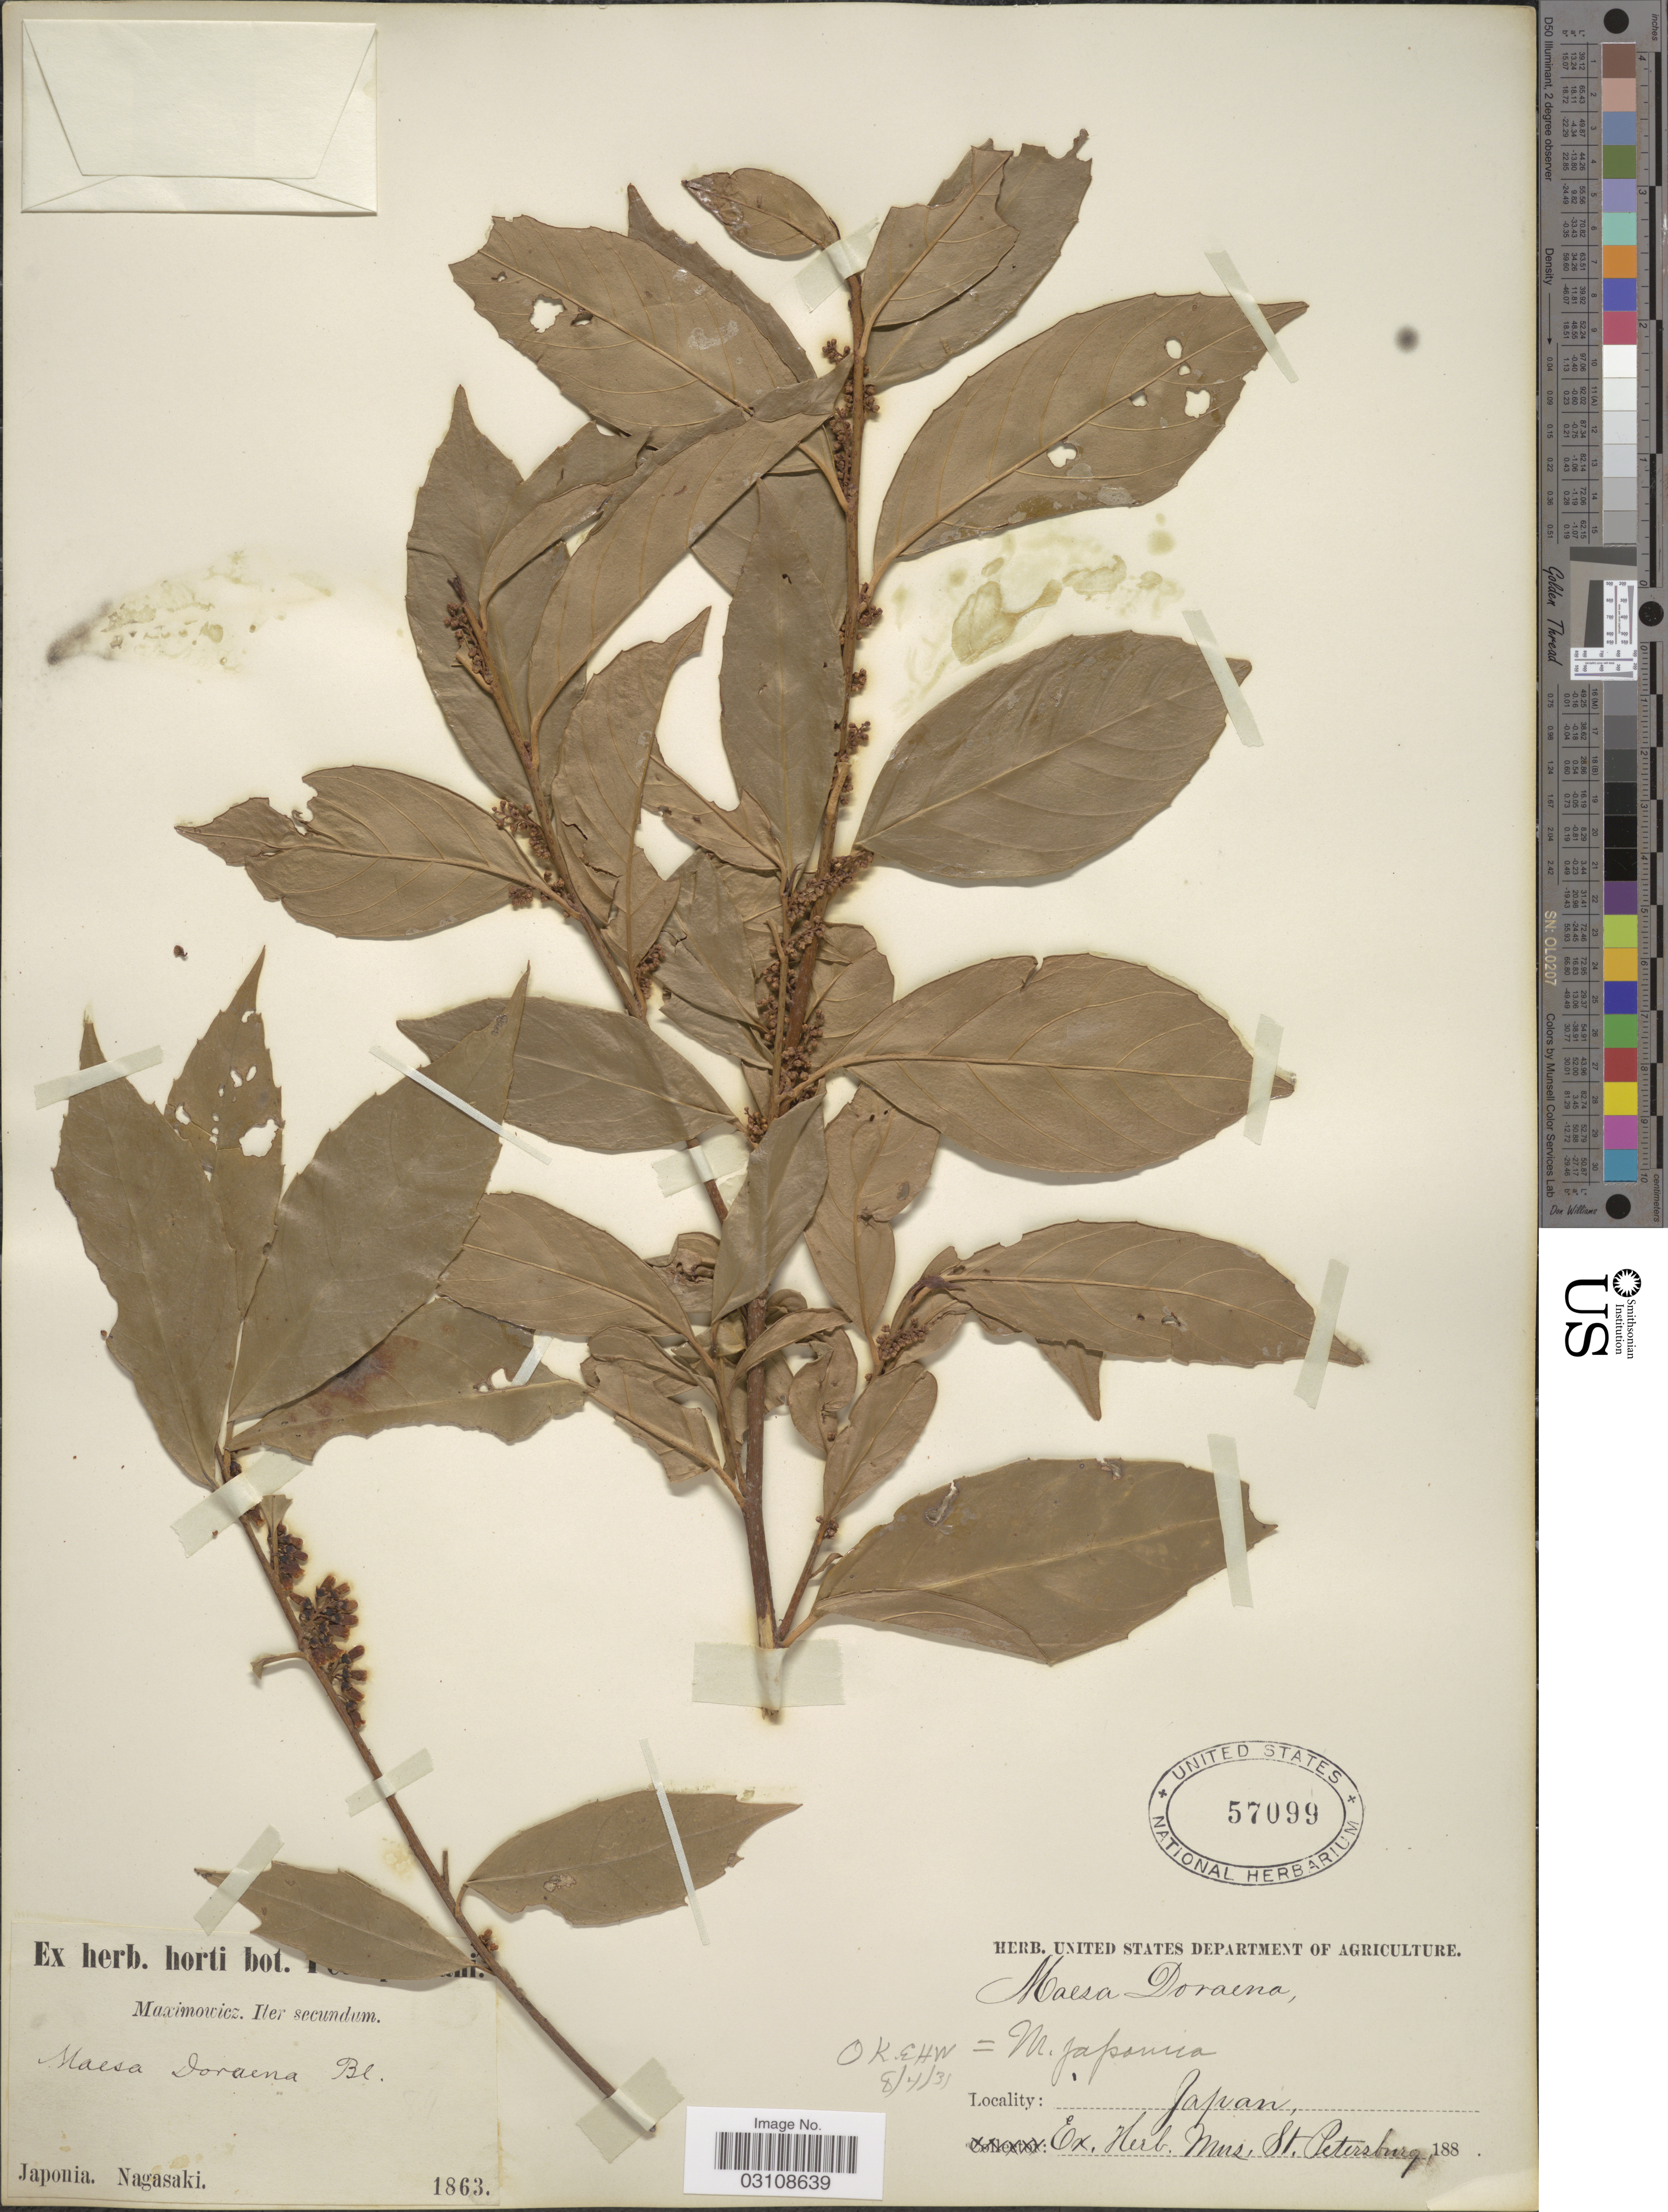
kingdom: Plantae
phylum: Tracheophyta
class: Magnoliopsida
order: Ericales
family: Primulaceae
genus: Maesa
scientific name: Maesa japonica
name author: Merr.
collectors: Maximowicz, --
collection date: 1863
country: Japan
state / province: Nagasaki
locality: Japonia.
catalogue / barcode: US 57099